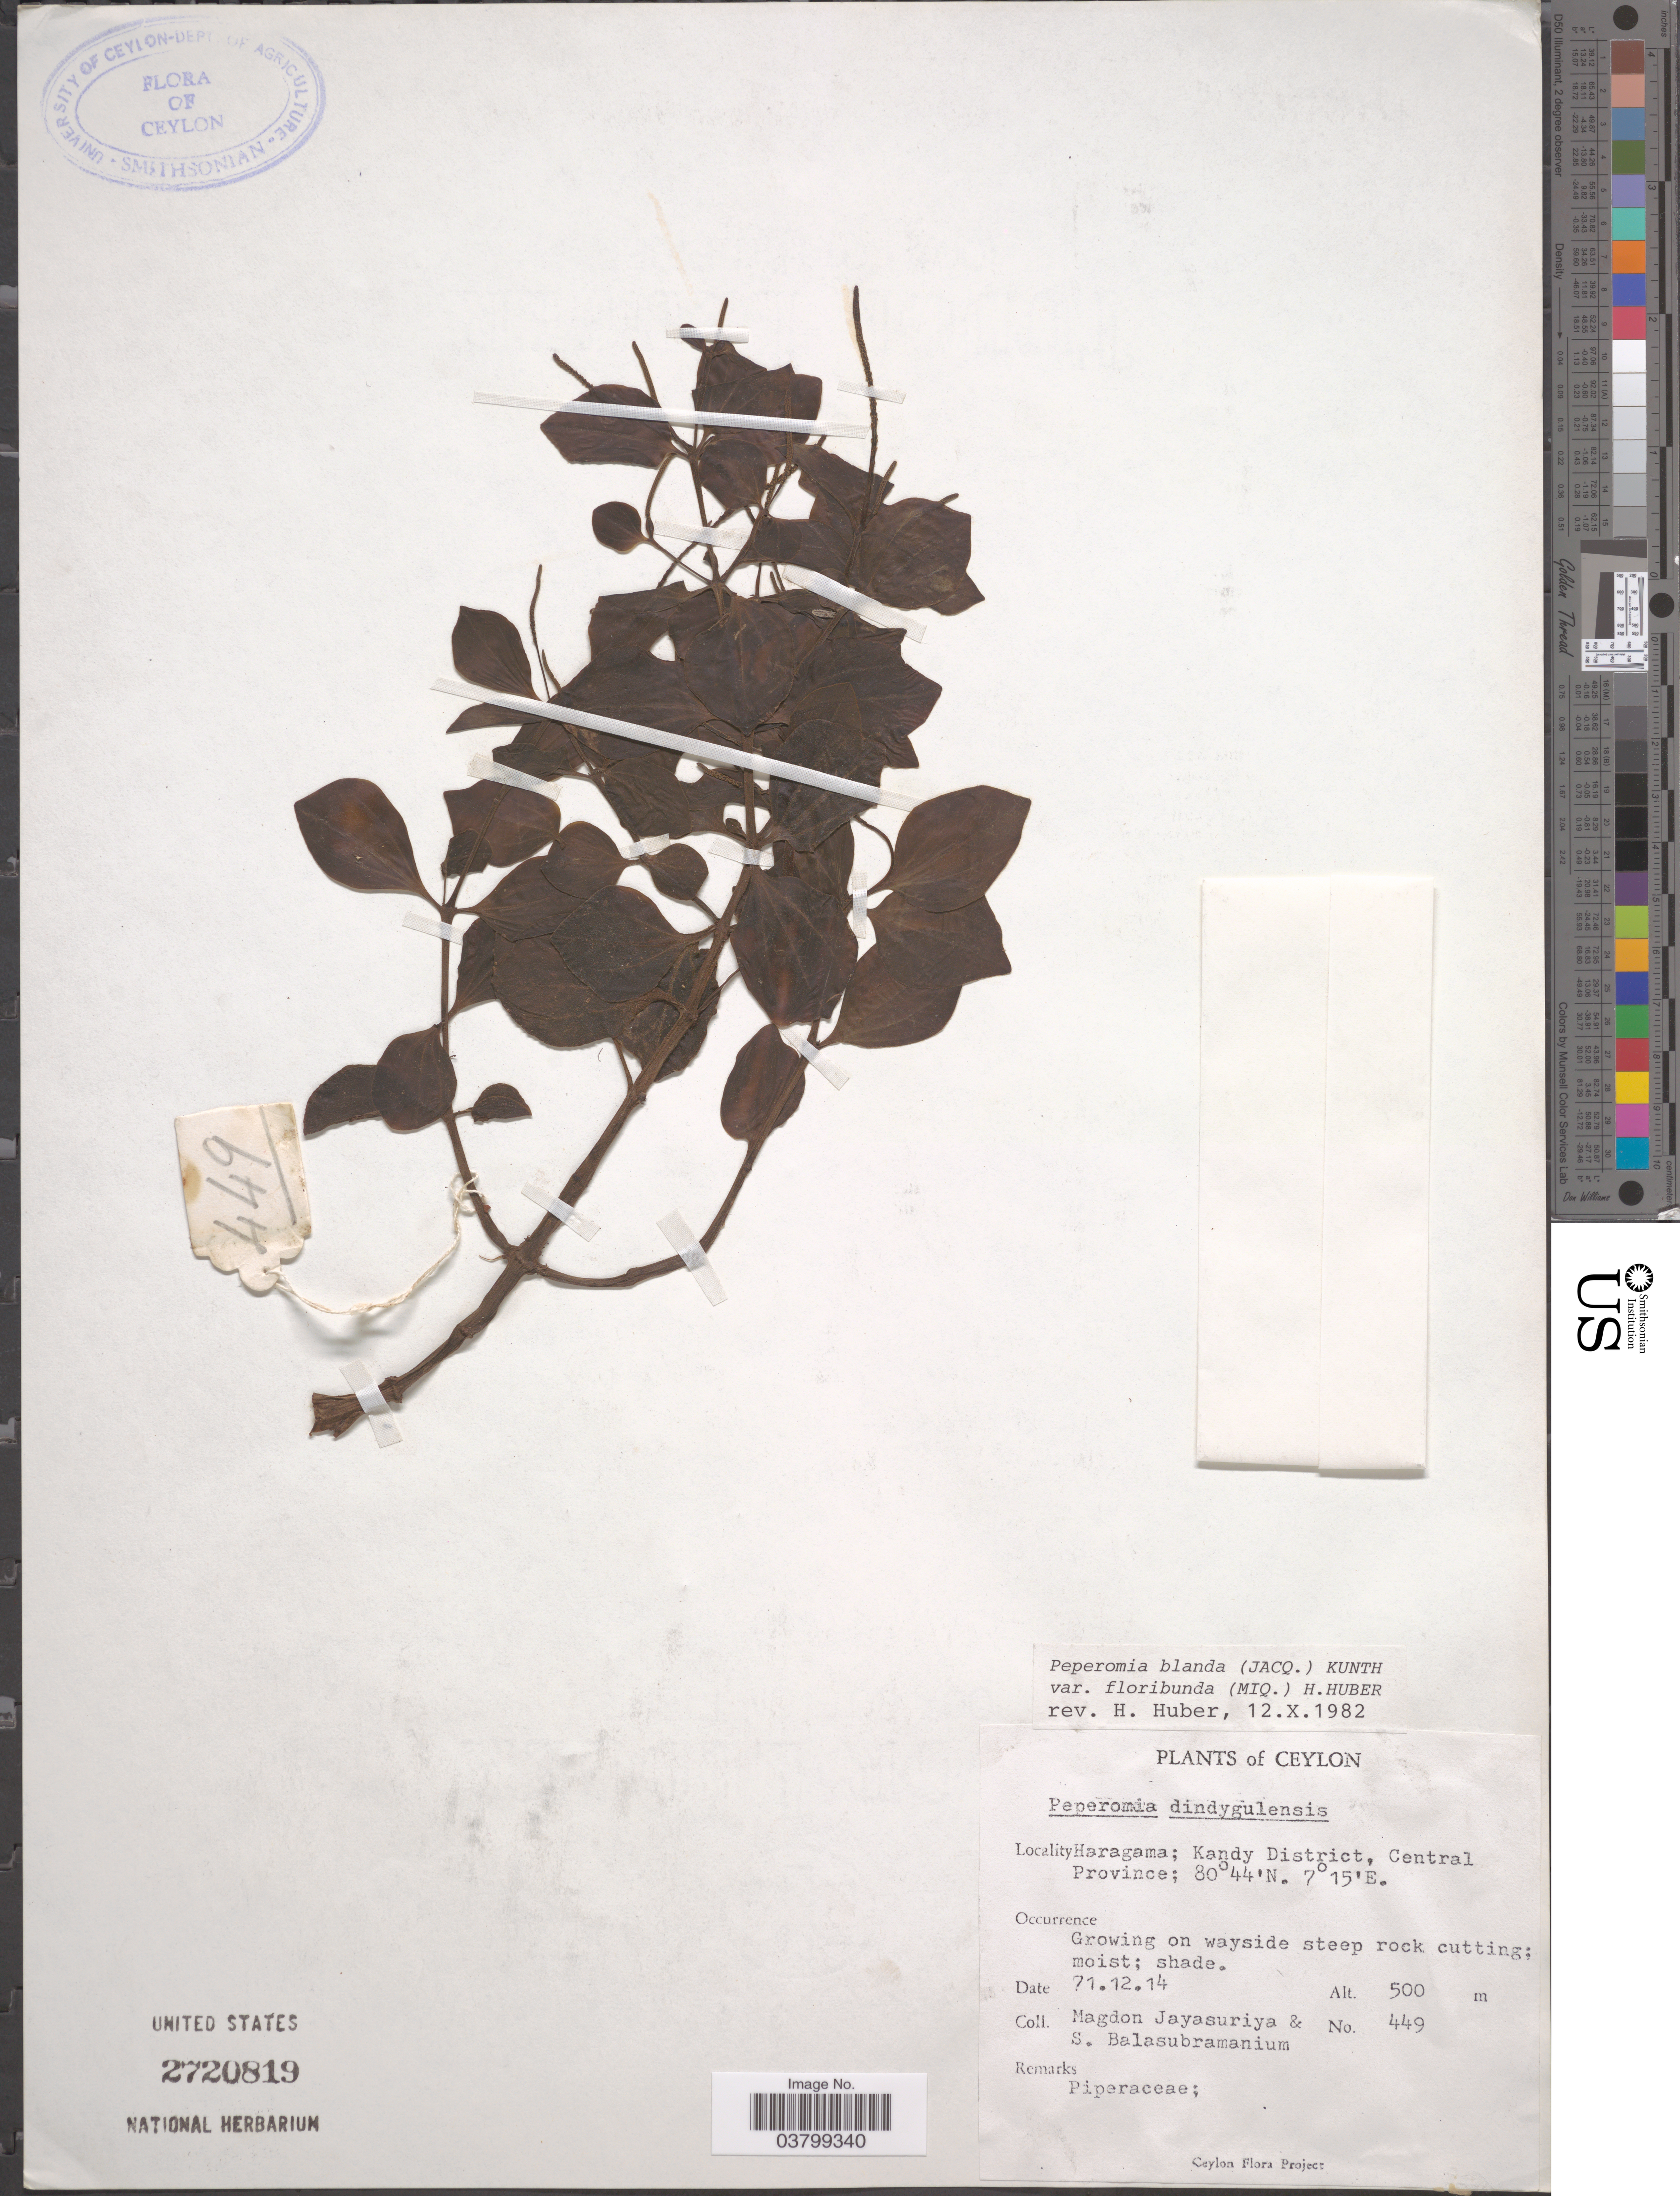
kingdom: Plantae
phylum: Tracheophyta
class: Magnoliopsida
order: Piperales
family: Piperaceae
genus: Peperomia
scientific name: Peperomia blanda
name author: (Jacq.) Kunth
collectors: A. H. Jayasuriya & S. Balasubramanium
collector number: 449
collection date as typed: Transcribed d/m/y: 14/12/71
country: Sri Lanka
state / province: Central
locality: Ceylon. Haragama; Kandy District, Central Province.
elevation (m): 500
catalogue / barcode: US 2720819